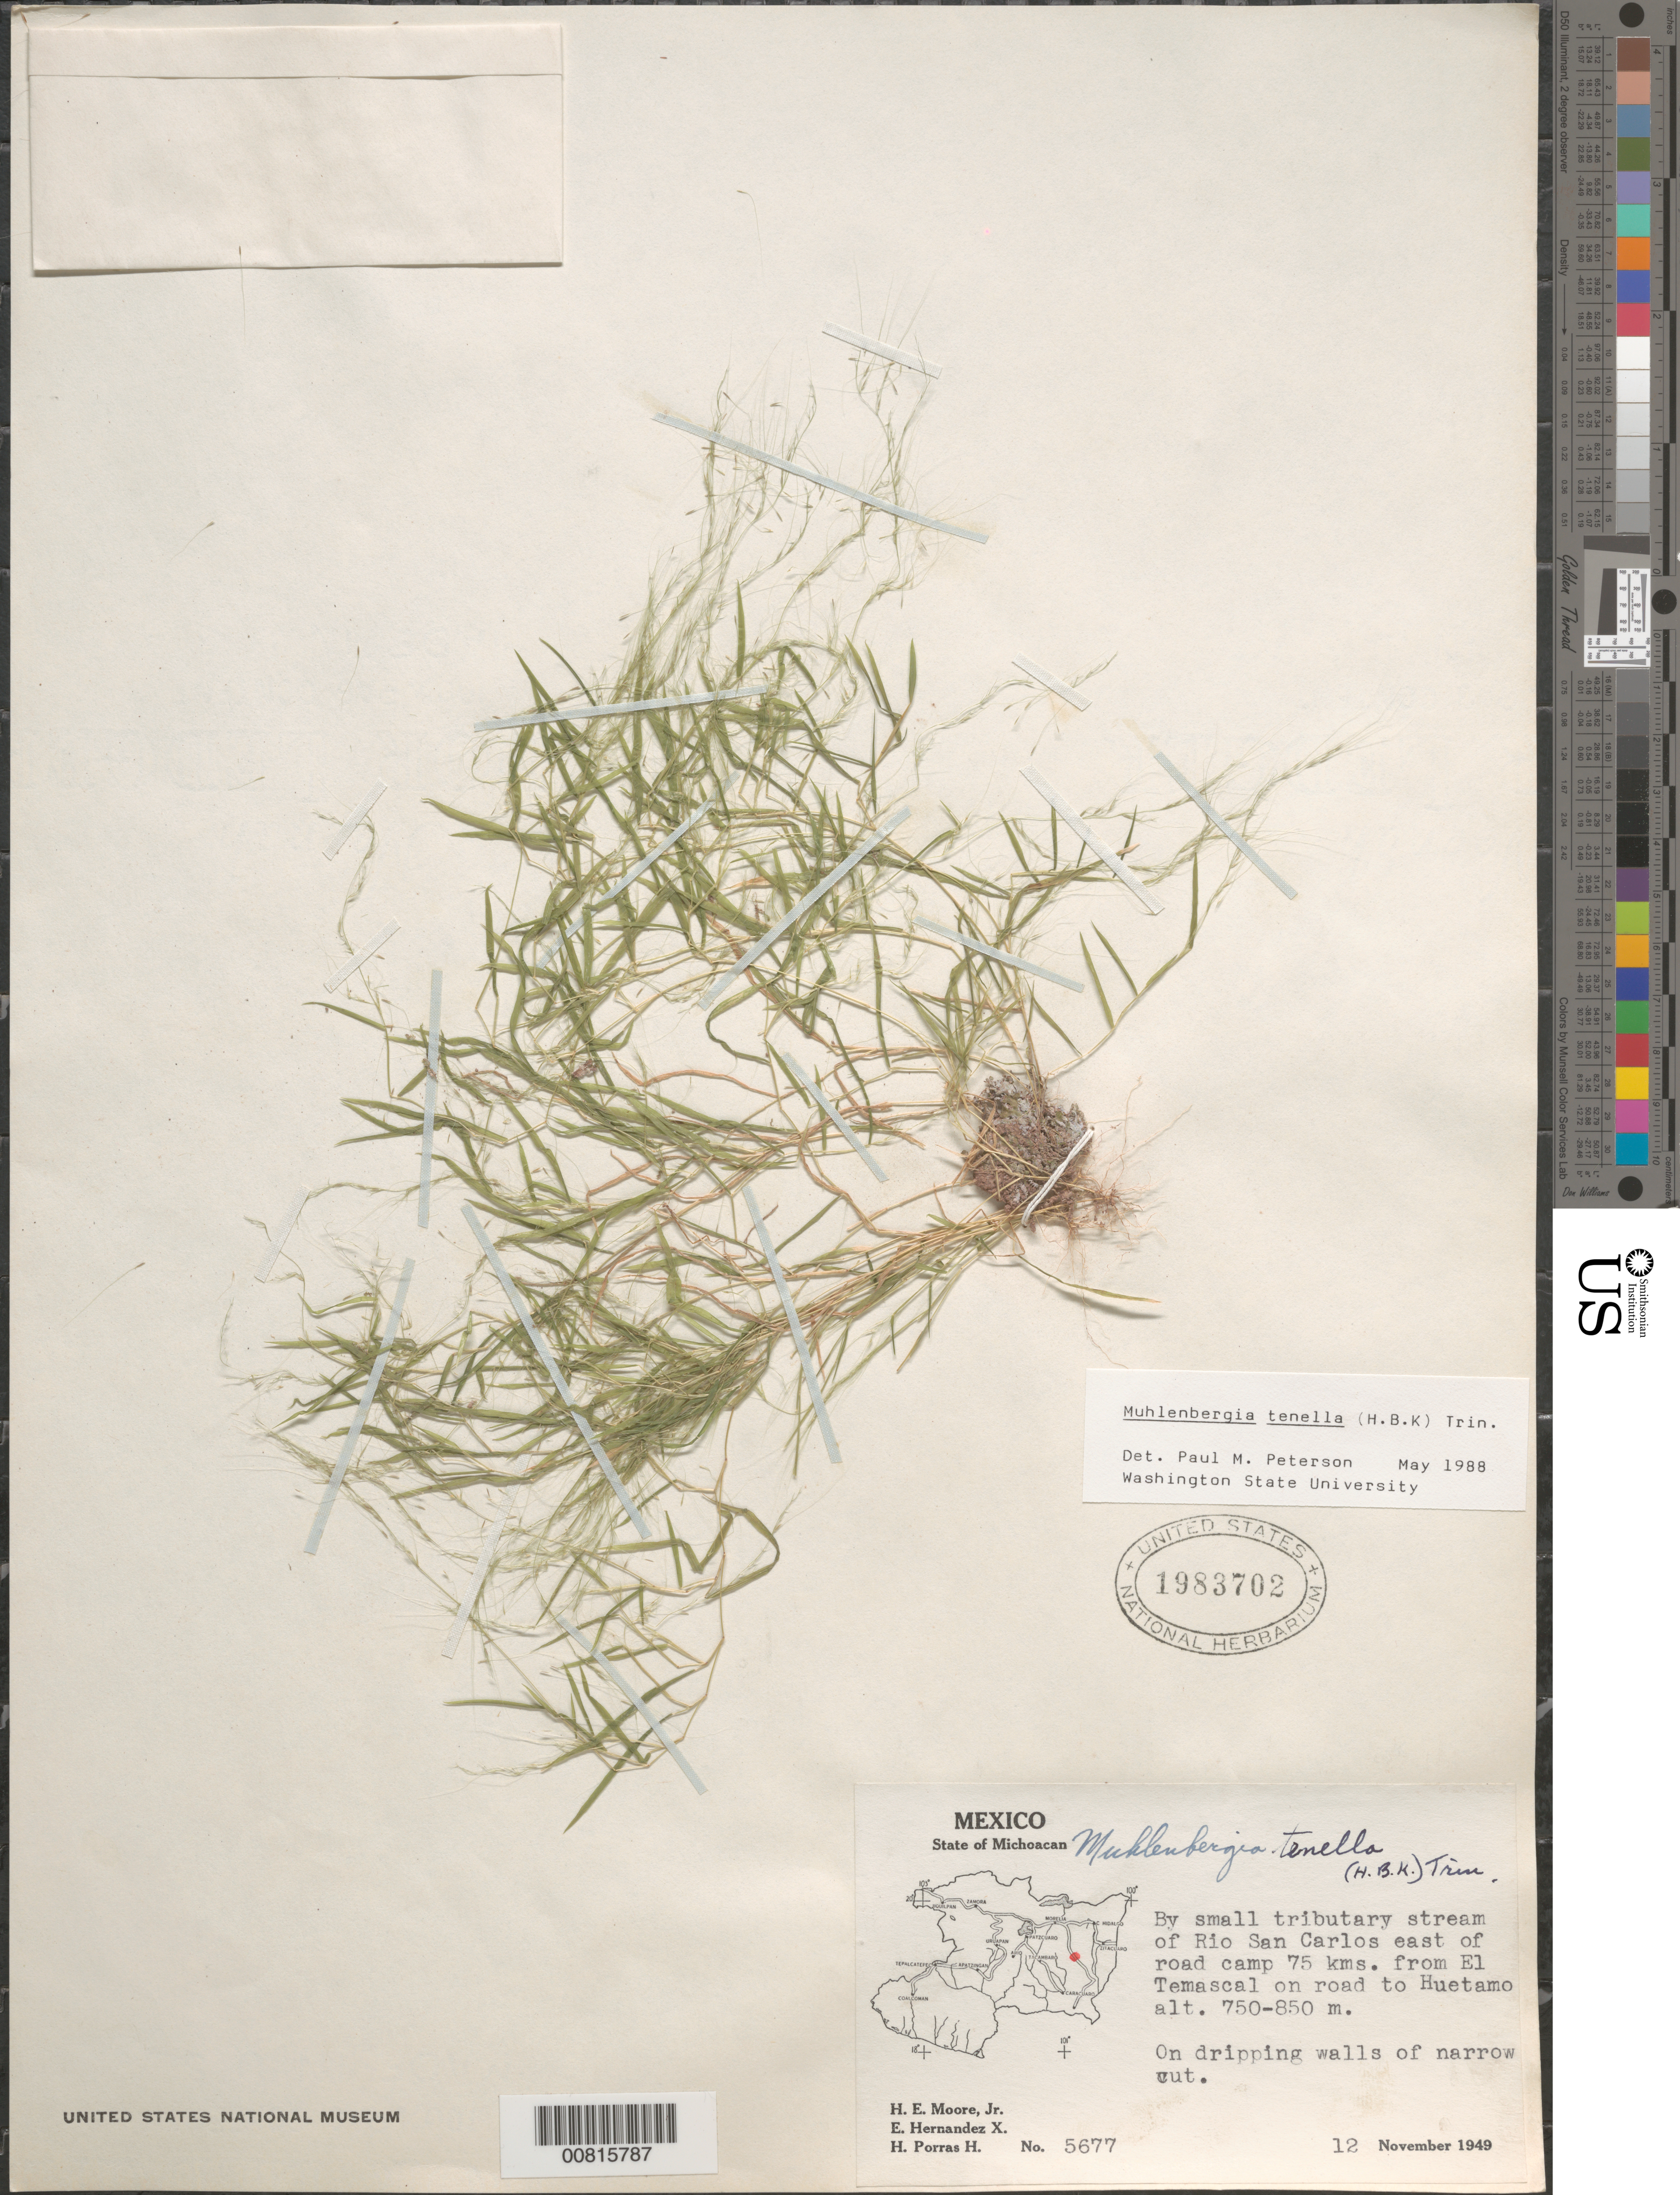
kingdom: Plantae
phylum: Tracheophyta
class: Liliopsida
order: Poales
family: Poaceae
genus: Muhlenbergia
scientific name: Muhlenbergia tenella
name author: (Kunth) Trin.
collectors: H. E. Moore, E. I. Hernández-X. & H. Porras-H.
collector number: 5677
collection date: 1949-11-12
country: Mexico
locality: Rio San Carlos E of road camp 75 km from El Temascal on road to Huetamo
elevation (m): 850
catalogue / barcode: US 1983702